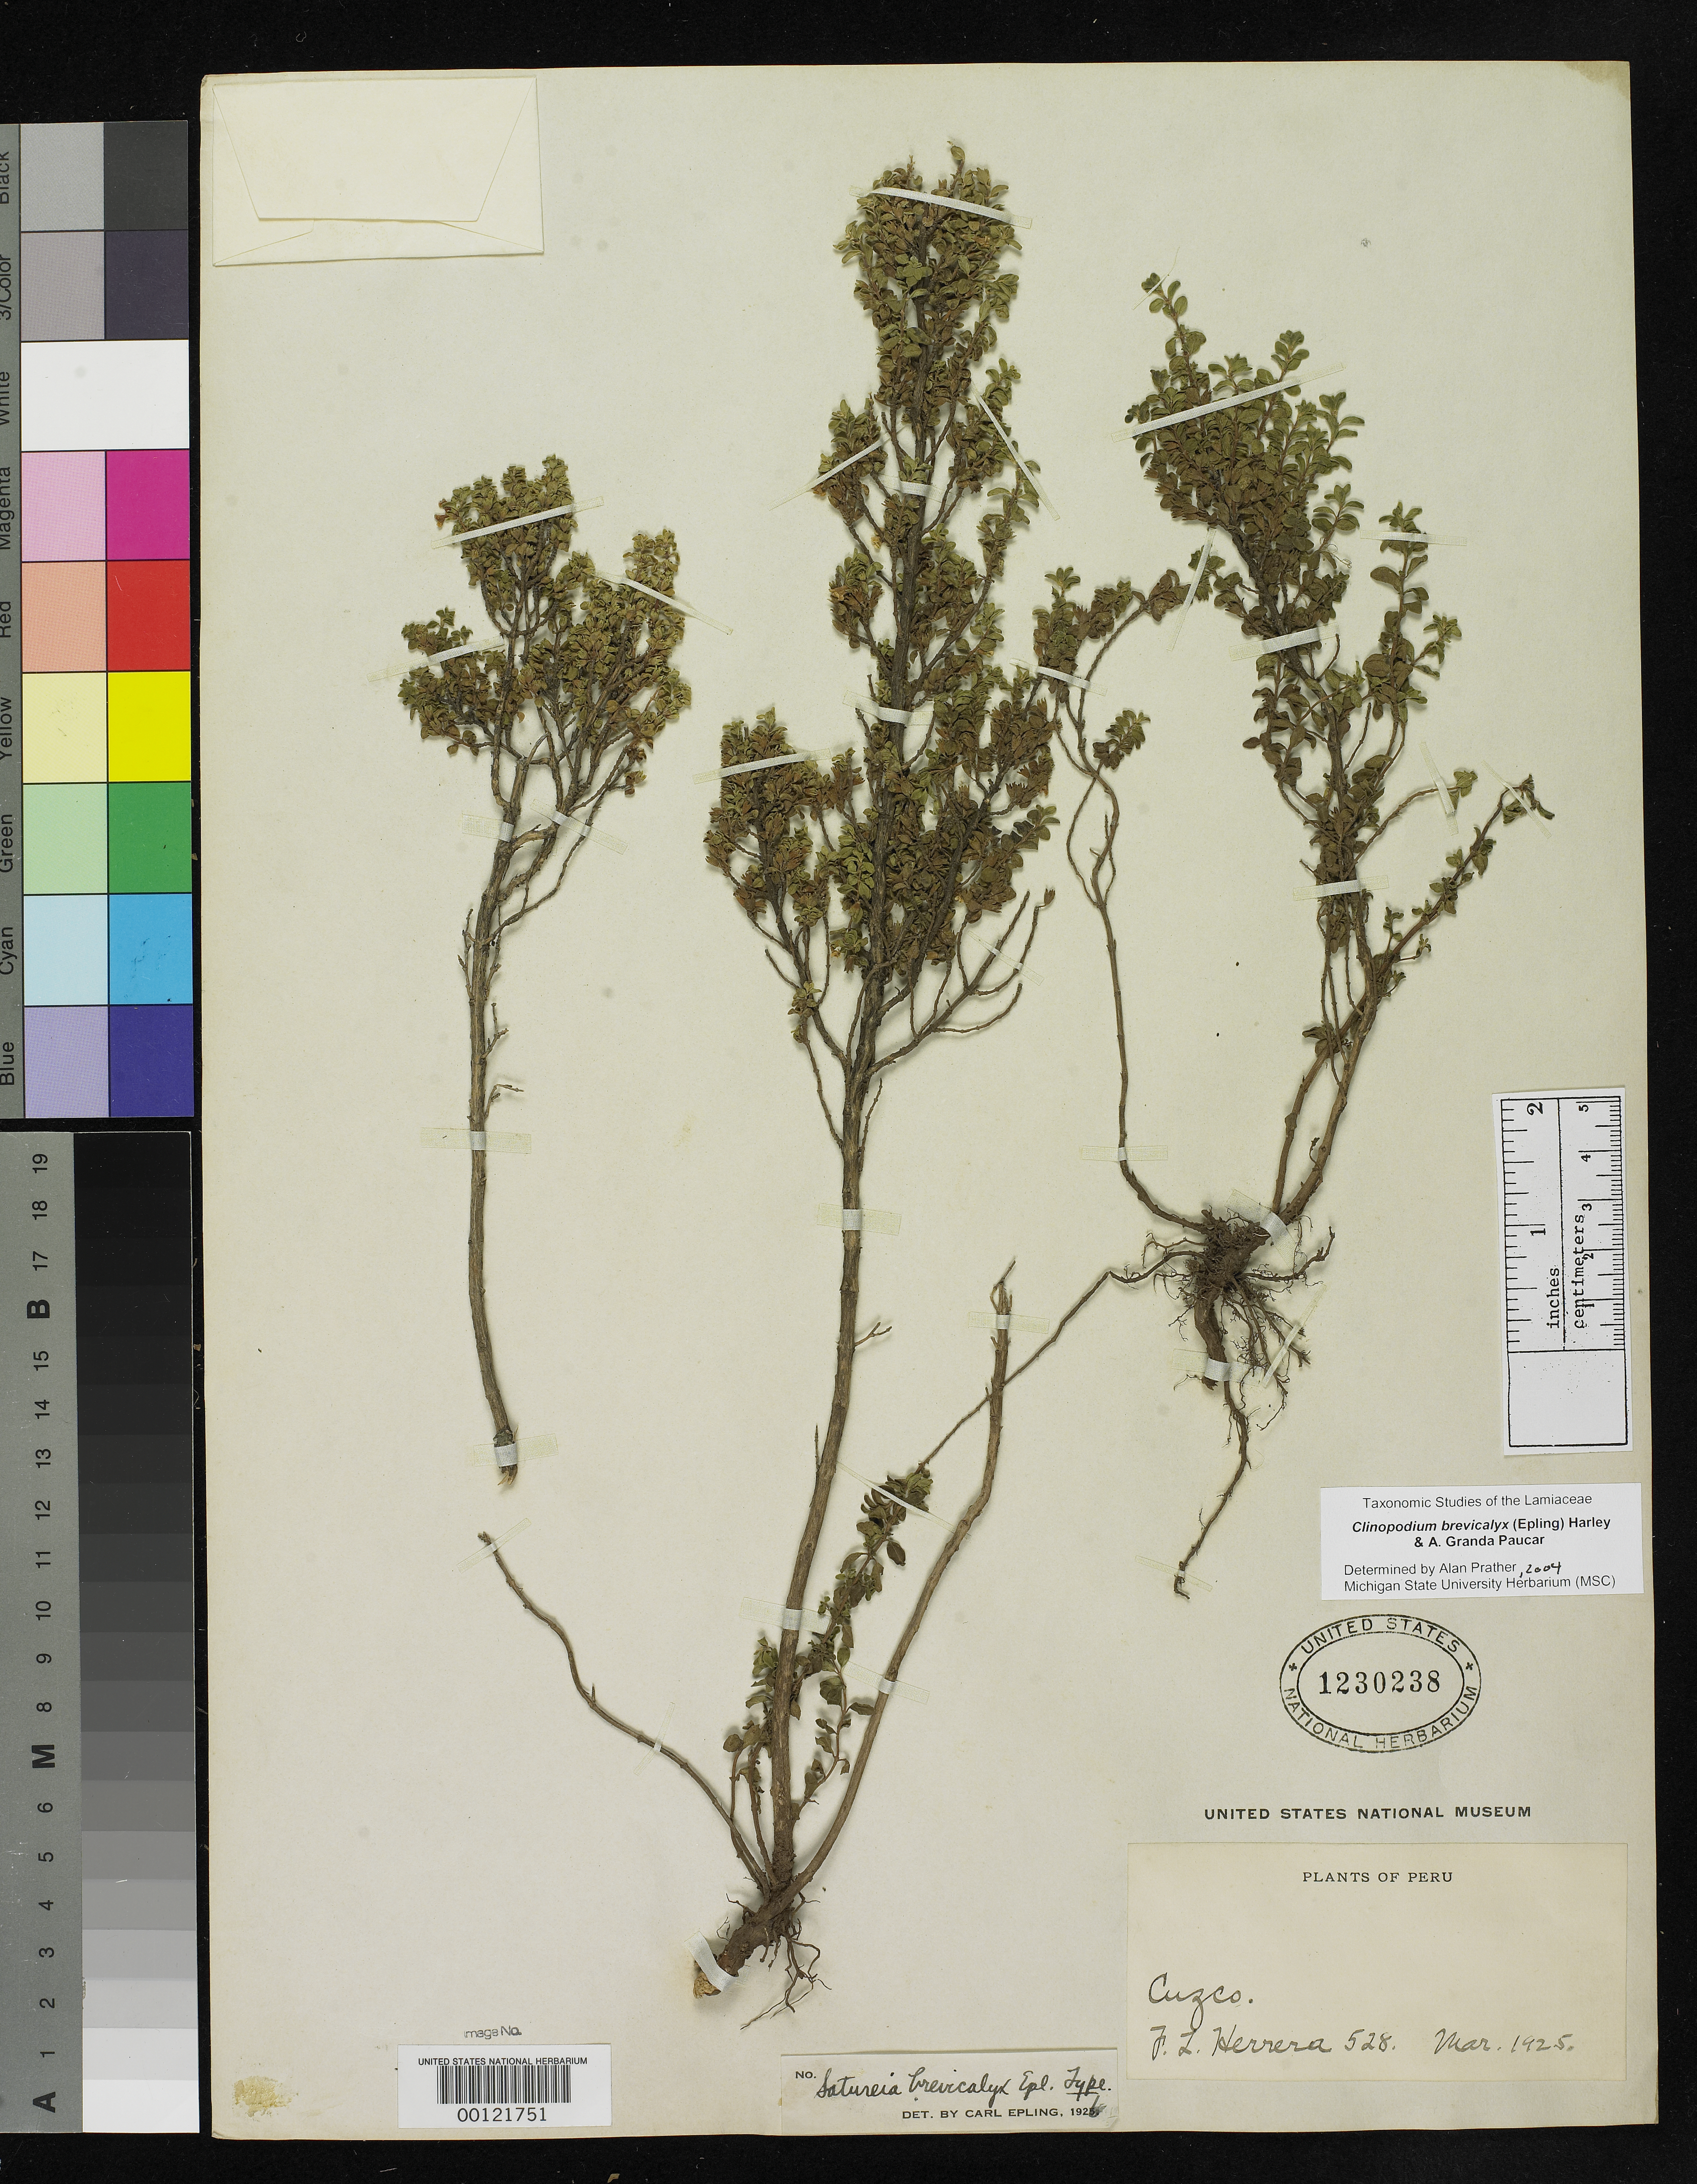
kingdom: Plantae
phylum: Tracheophyta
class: Magnoliopsida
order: Lamiales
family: Lamiaceae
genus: Satureja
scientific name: Satureja brevicalyx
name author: Epling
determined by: Prather, L. A.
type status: Holotype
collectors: F. L. Herrera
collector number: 528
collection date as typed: Mar 1925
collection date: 1925-03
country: Peru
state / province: Cusco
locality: Cuzco.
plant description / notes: As "Satureia".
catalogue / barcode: US 1230238